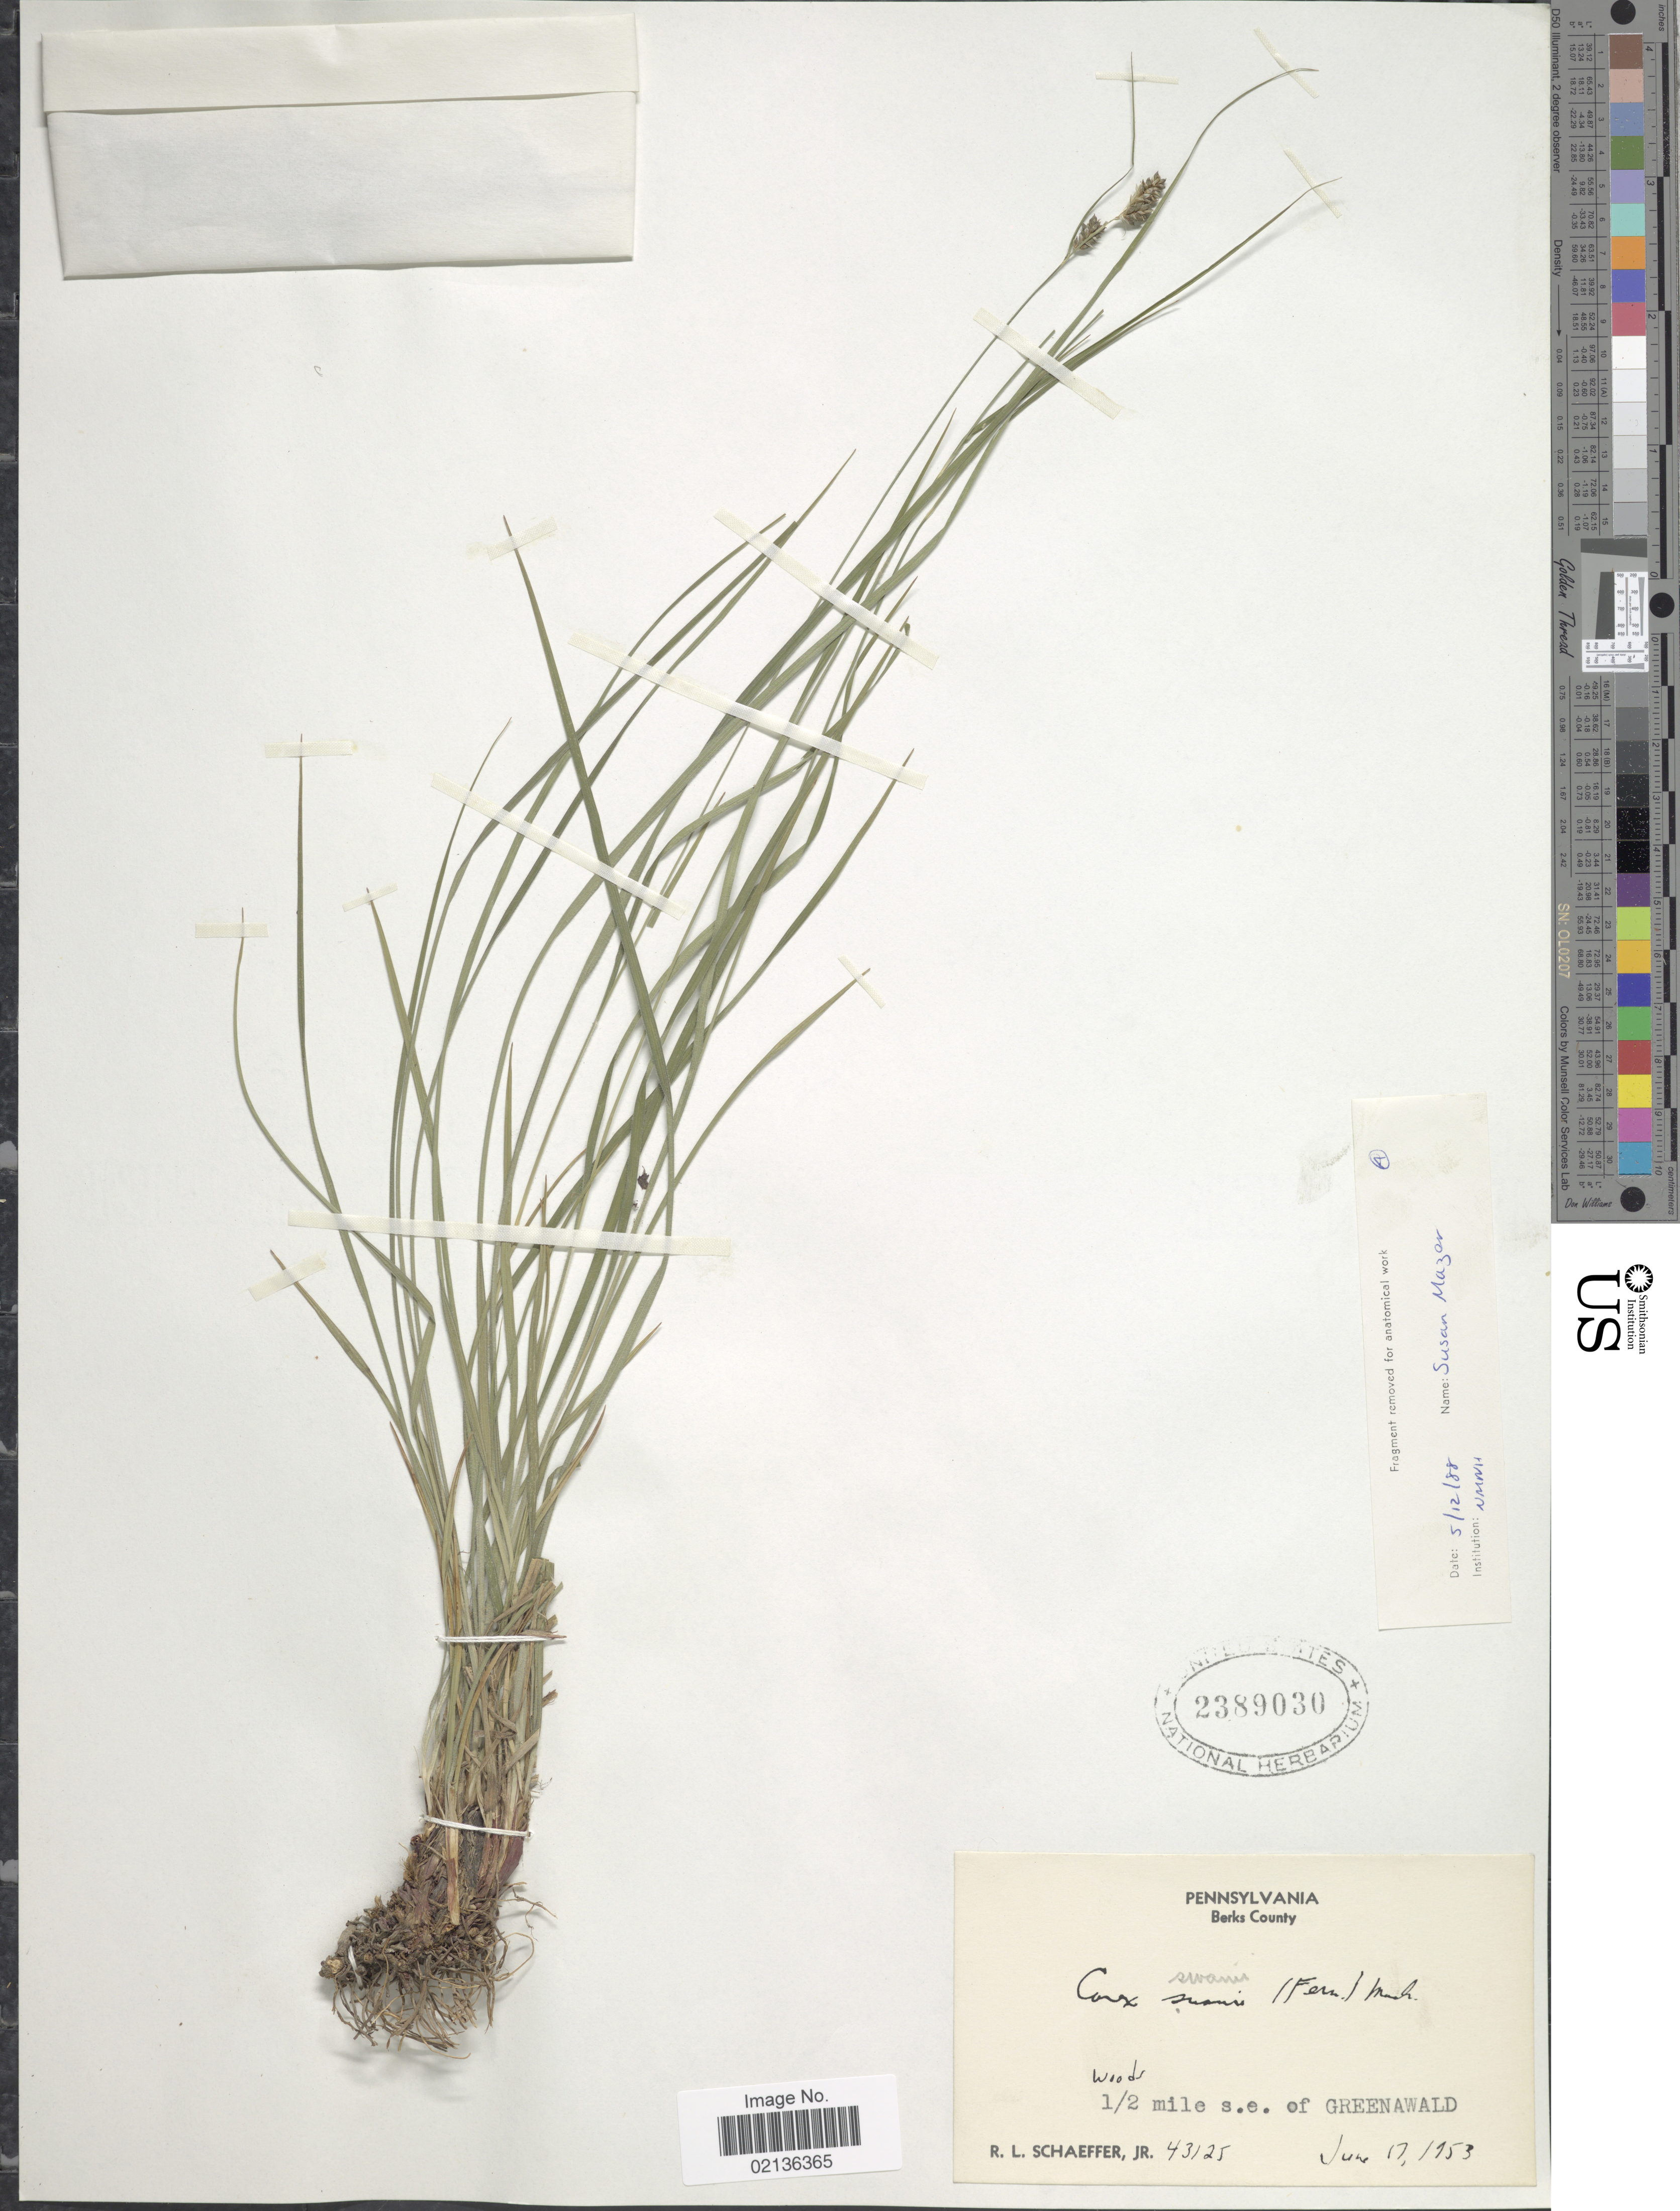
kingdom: Plantae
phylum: Tracheophyta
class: Liliopsida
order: Poales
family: Cyperaceae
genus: Carex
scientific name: Carex swanii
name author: (Fernald) Mack.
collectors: R. L. Schaeffer Jr.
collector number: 43125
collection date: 1953-06-17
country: United States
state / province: Pennsylvania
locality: Berks County, ½ mile s.e. of Greenawald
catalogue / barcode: US 2389030